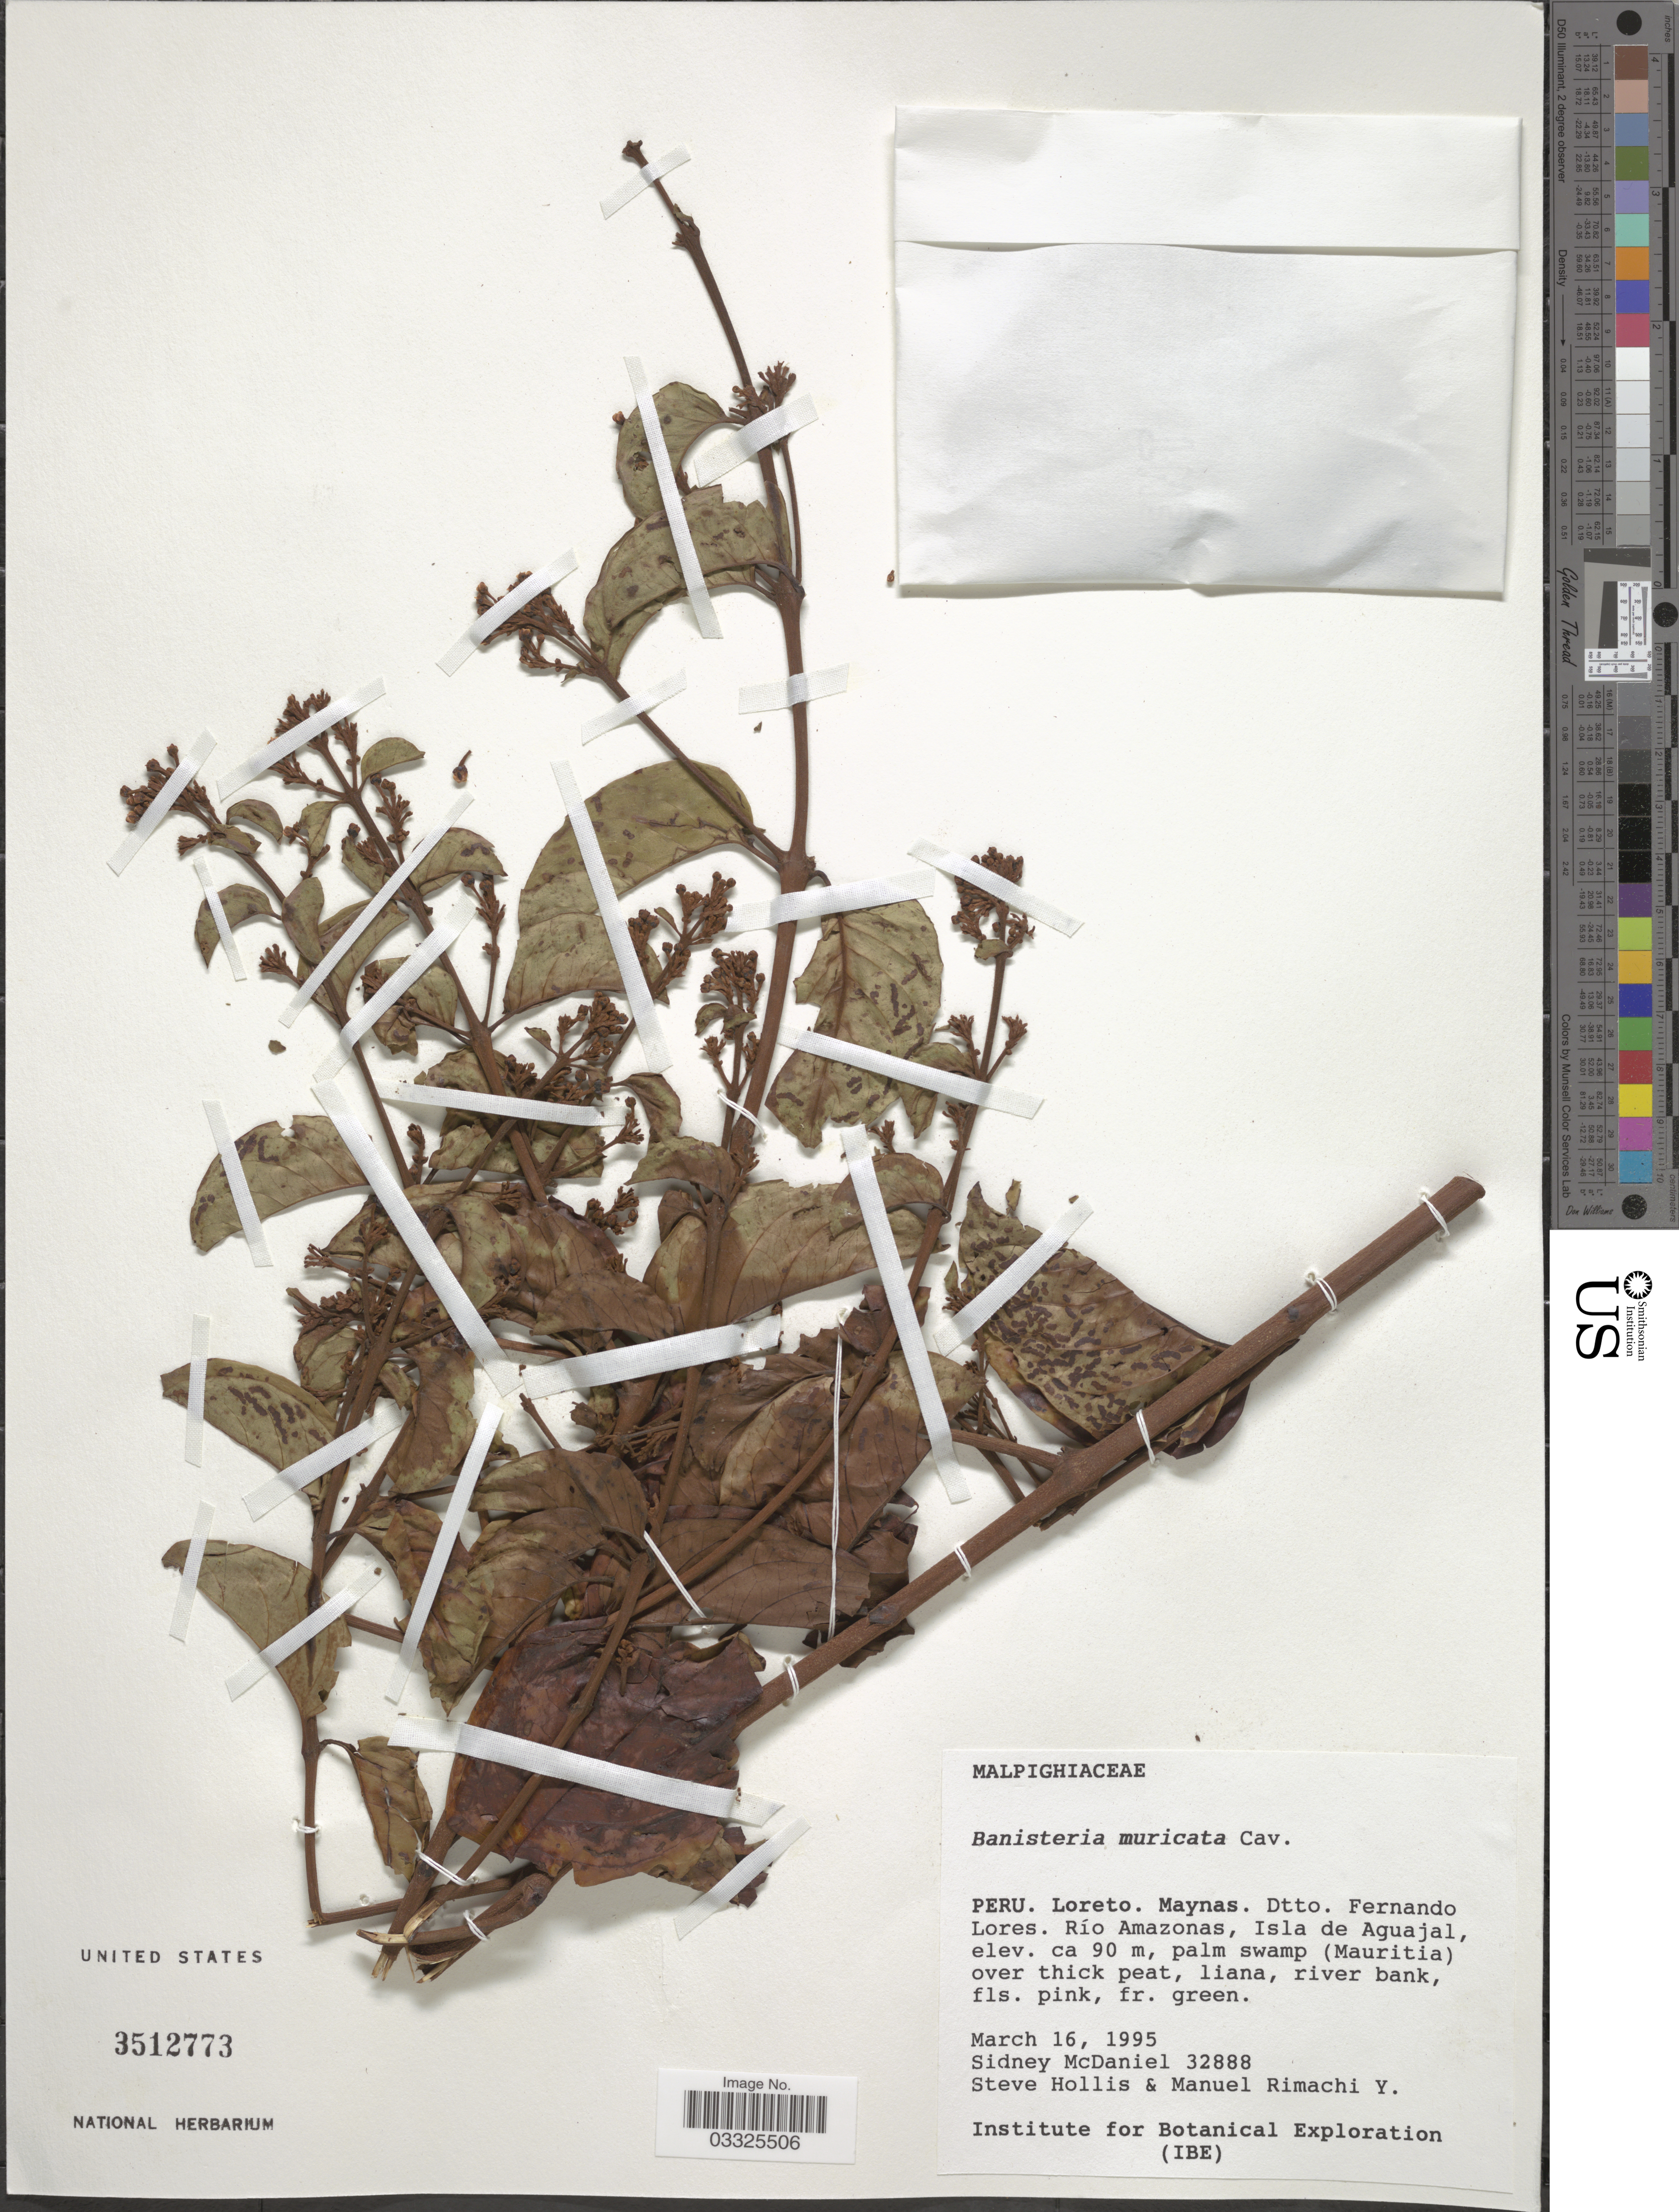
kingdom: Plantae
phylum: Tracheophyta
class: Magnoliopsida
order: Malpighiales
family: Malpighiaceae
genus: Banisteriopsis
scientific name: Banisteriopsis muricata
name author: (Cav.) Cuatrec.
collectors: S. McDaniel, S. Hollis & M. Rimachi Y.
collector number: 32888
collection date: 1995-03-16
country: Peru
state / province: Loreto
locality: Maynas. Dtto. Fernando Lores. Río Amazonas, Isla de Aguajal, palm swamp (Mauritia).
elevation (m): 90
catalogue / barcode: US 3512773